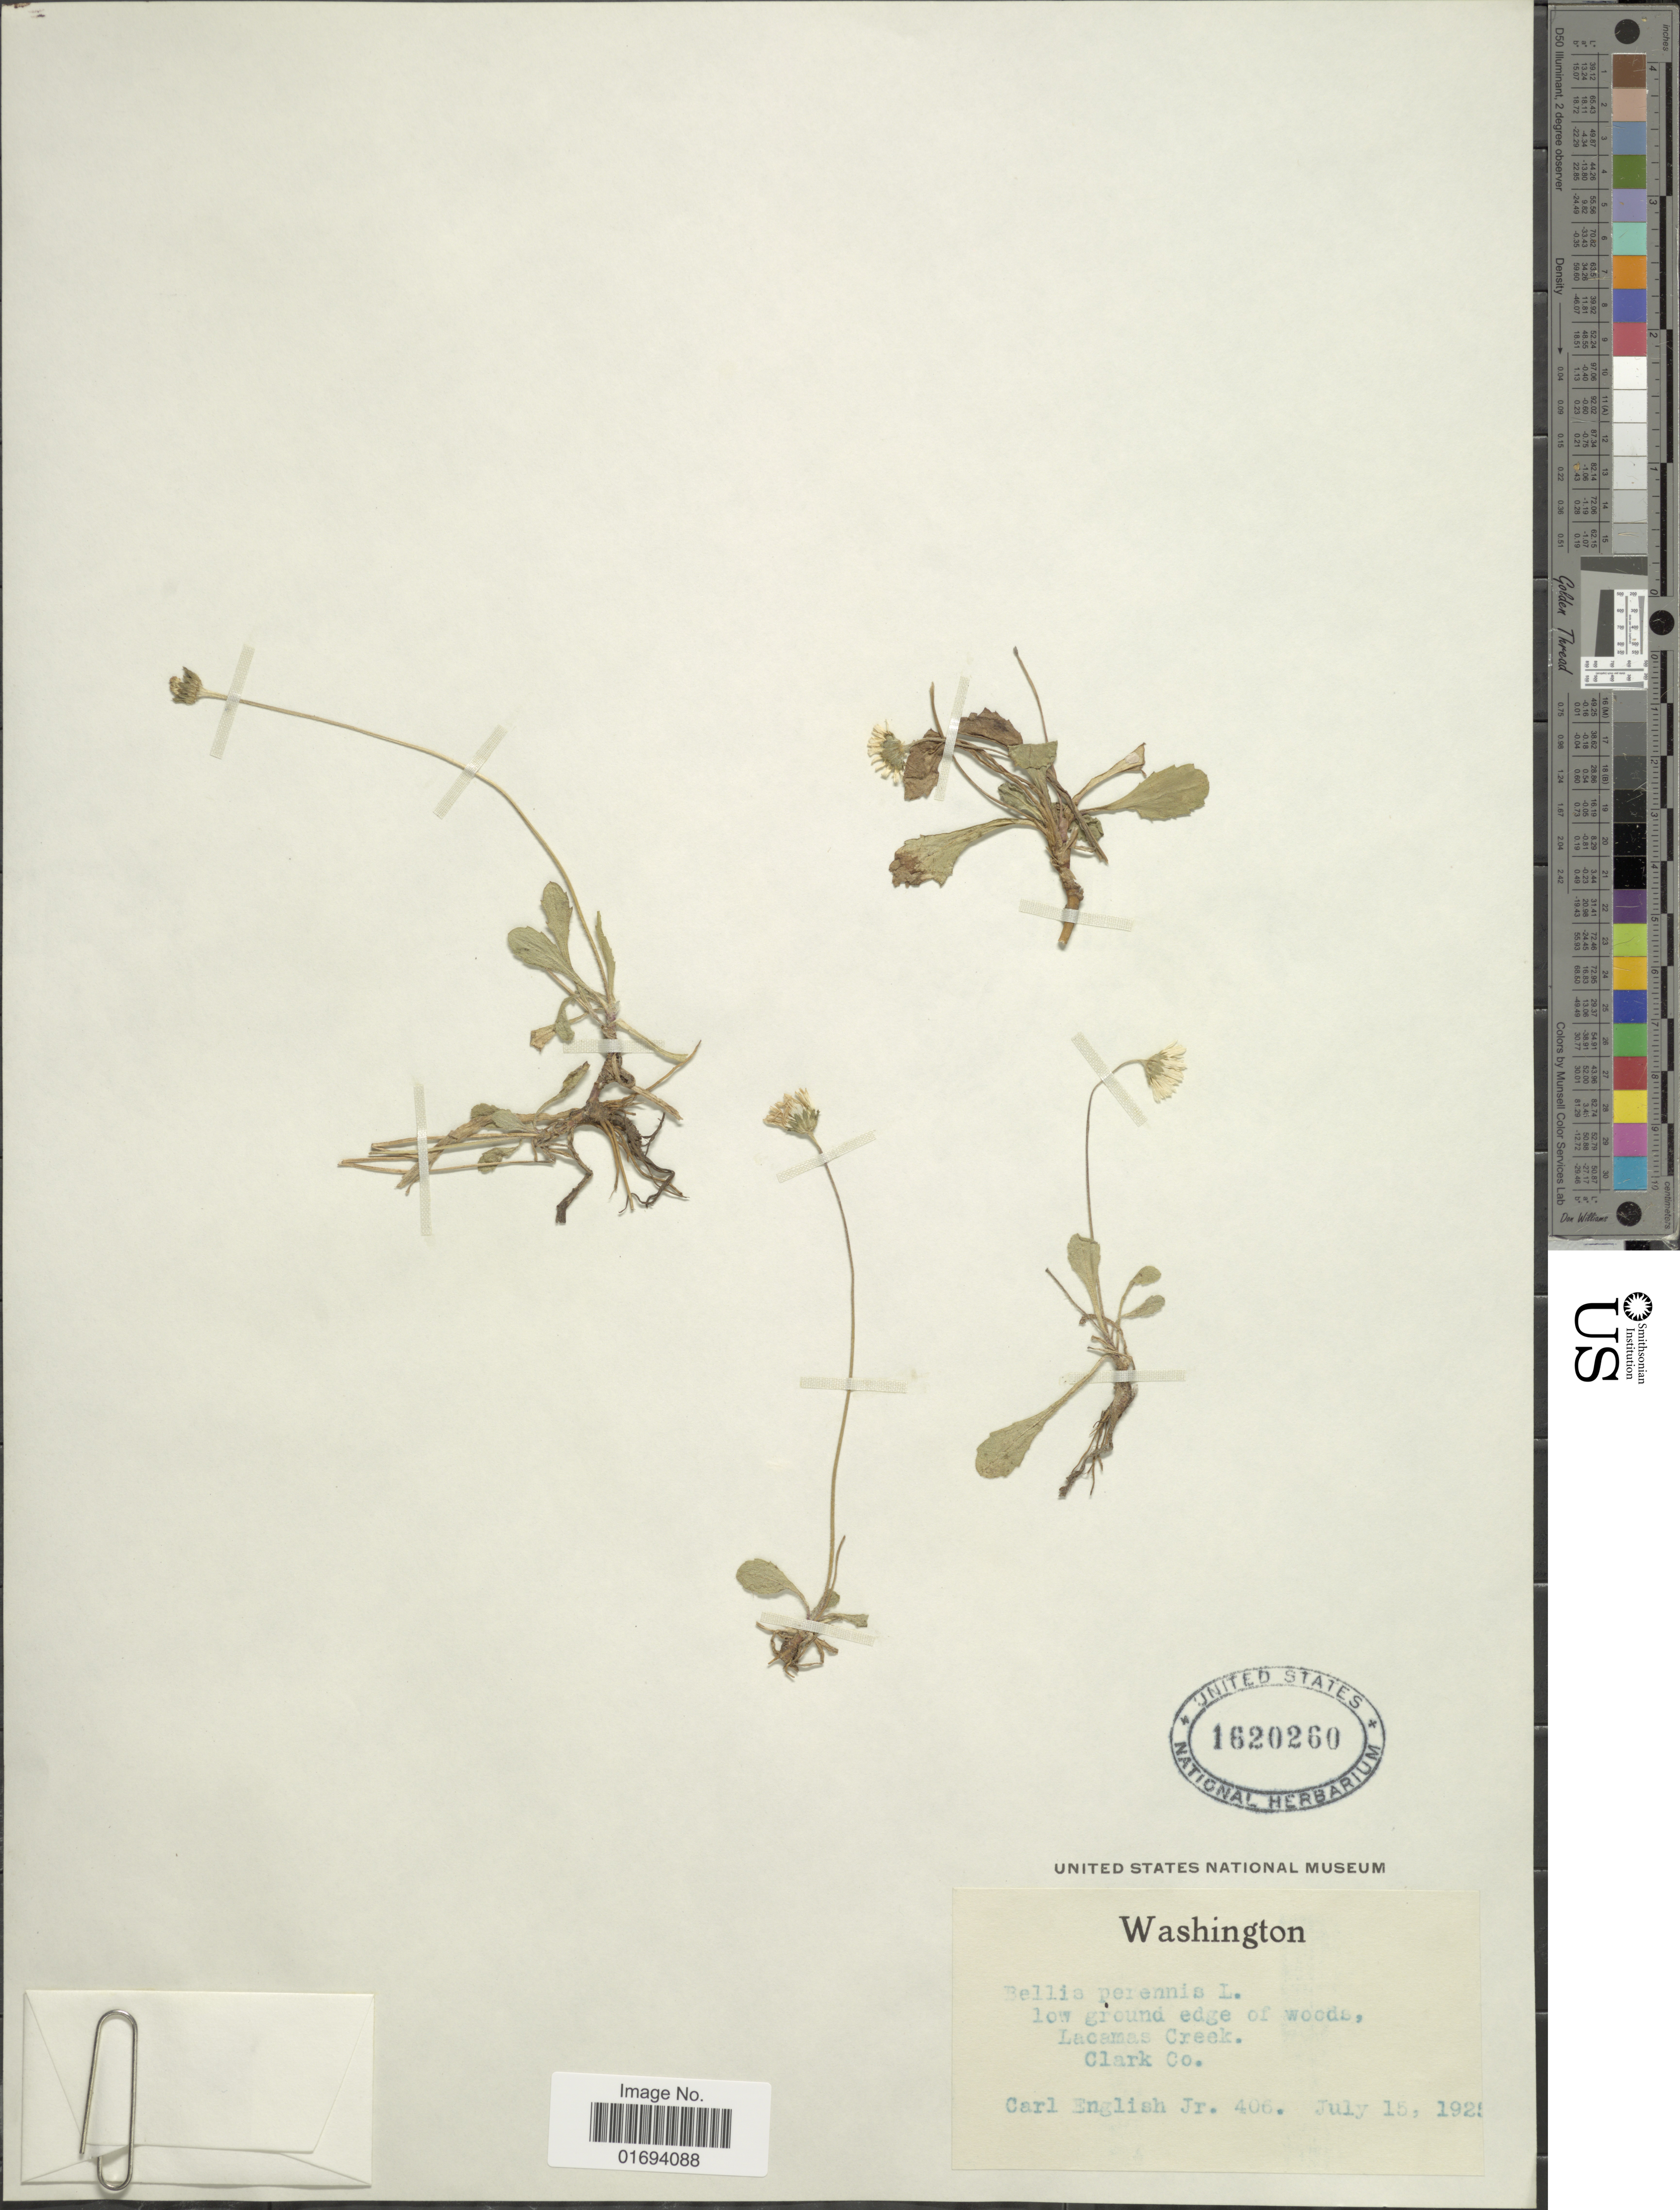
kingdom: Plantae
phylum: Tracheophyta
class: Magnoliopsida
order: Asterales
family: Asteraceae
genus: Bellis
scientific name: Bellis perennis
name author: L.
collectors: C. English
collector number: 406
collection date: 1925-07-16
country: United States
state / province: Washington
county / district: Clark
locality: Washington, Clark Co.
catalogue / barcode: US 1620260